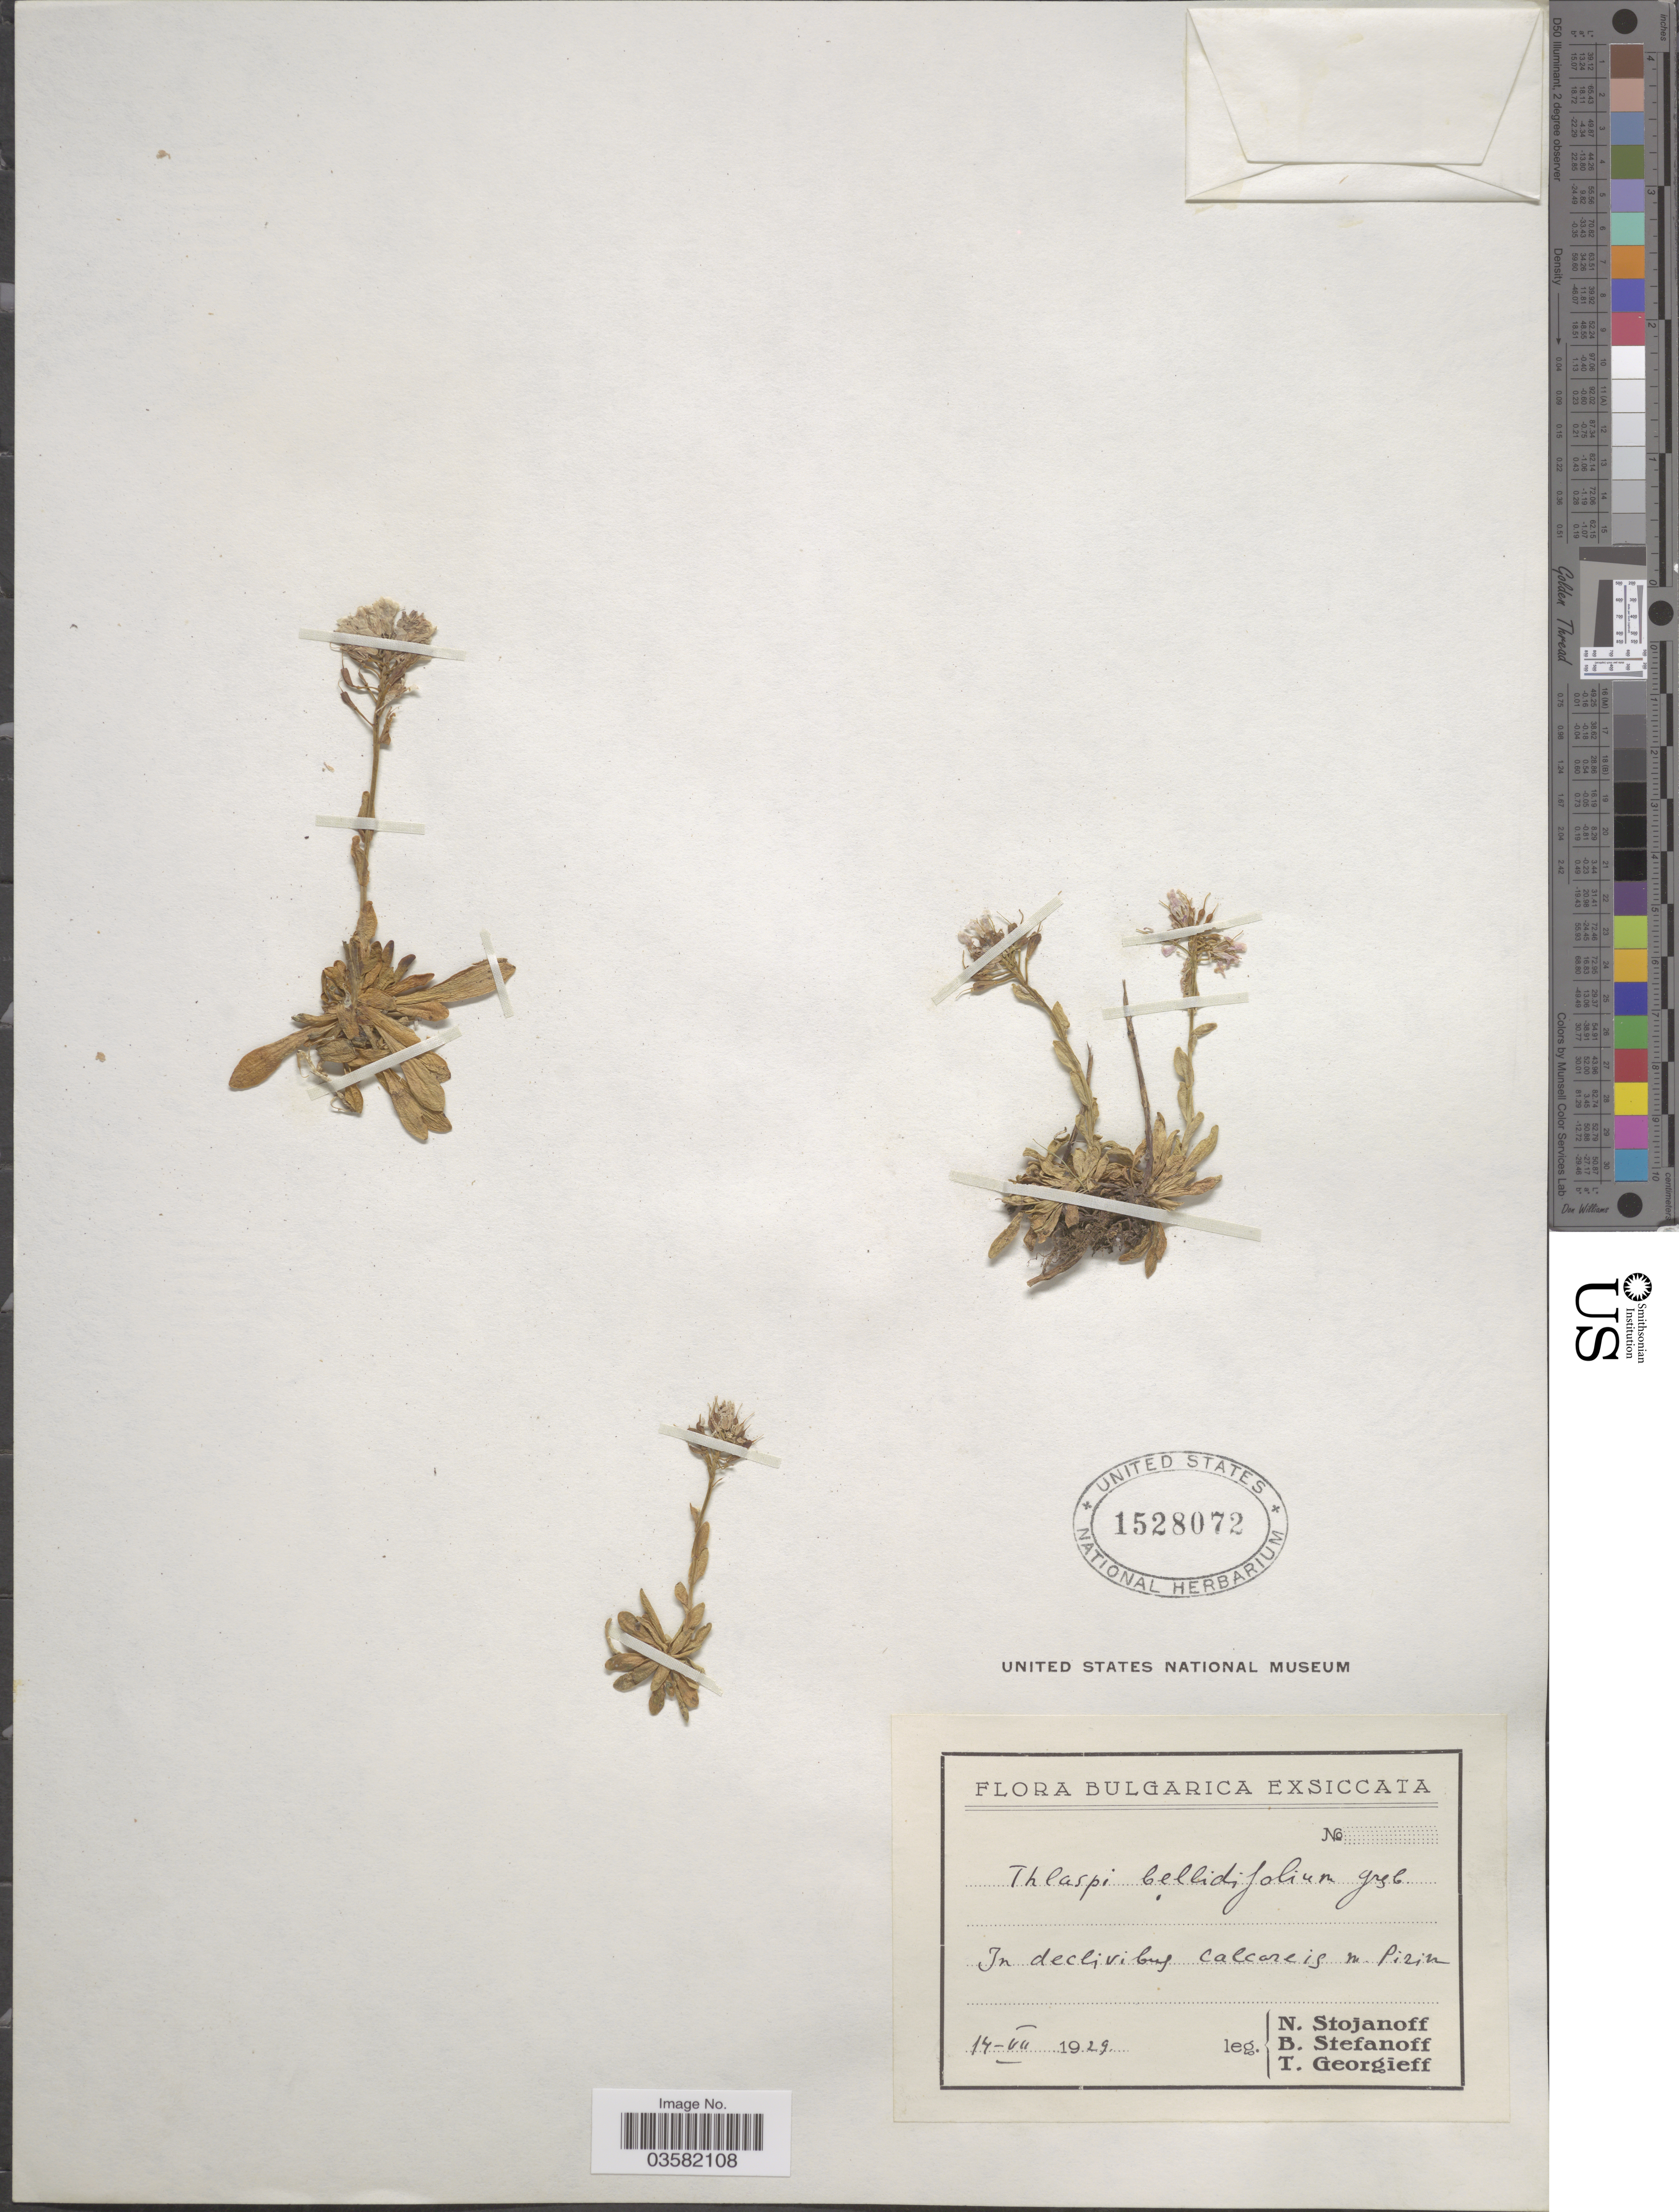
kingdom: Plantae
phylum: Tracheophyta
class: Magnoliopsida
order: Brassicales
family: Brassicaceae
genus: Thlaspi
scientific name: Thlaspi bellidifolium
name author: Griseb.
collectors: N. Stojanoff, B. Stefanoff & T. Georgieff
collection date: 1929-07-14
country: Bulgaria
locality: In declivibus calcareis m. Pirin [interpreted].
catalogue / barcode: US 1528072